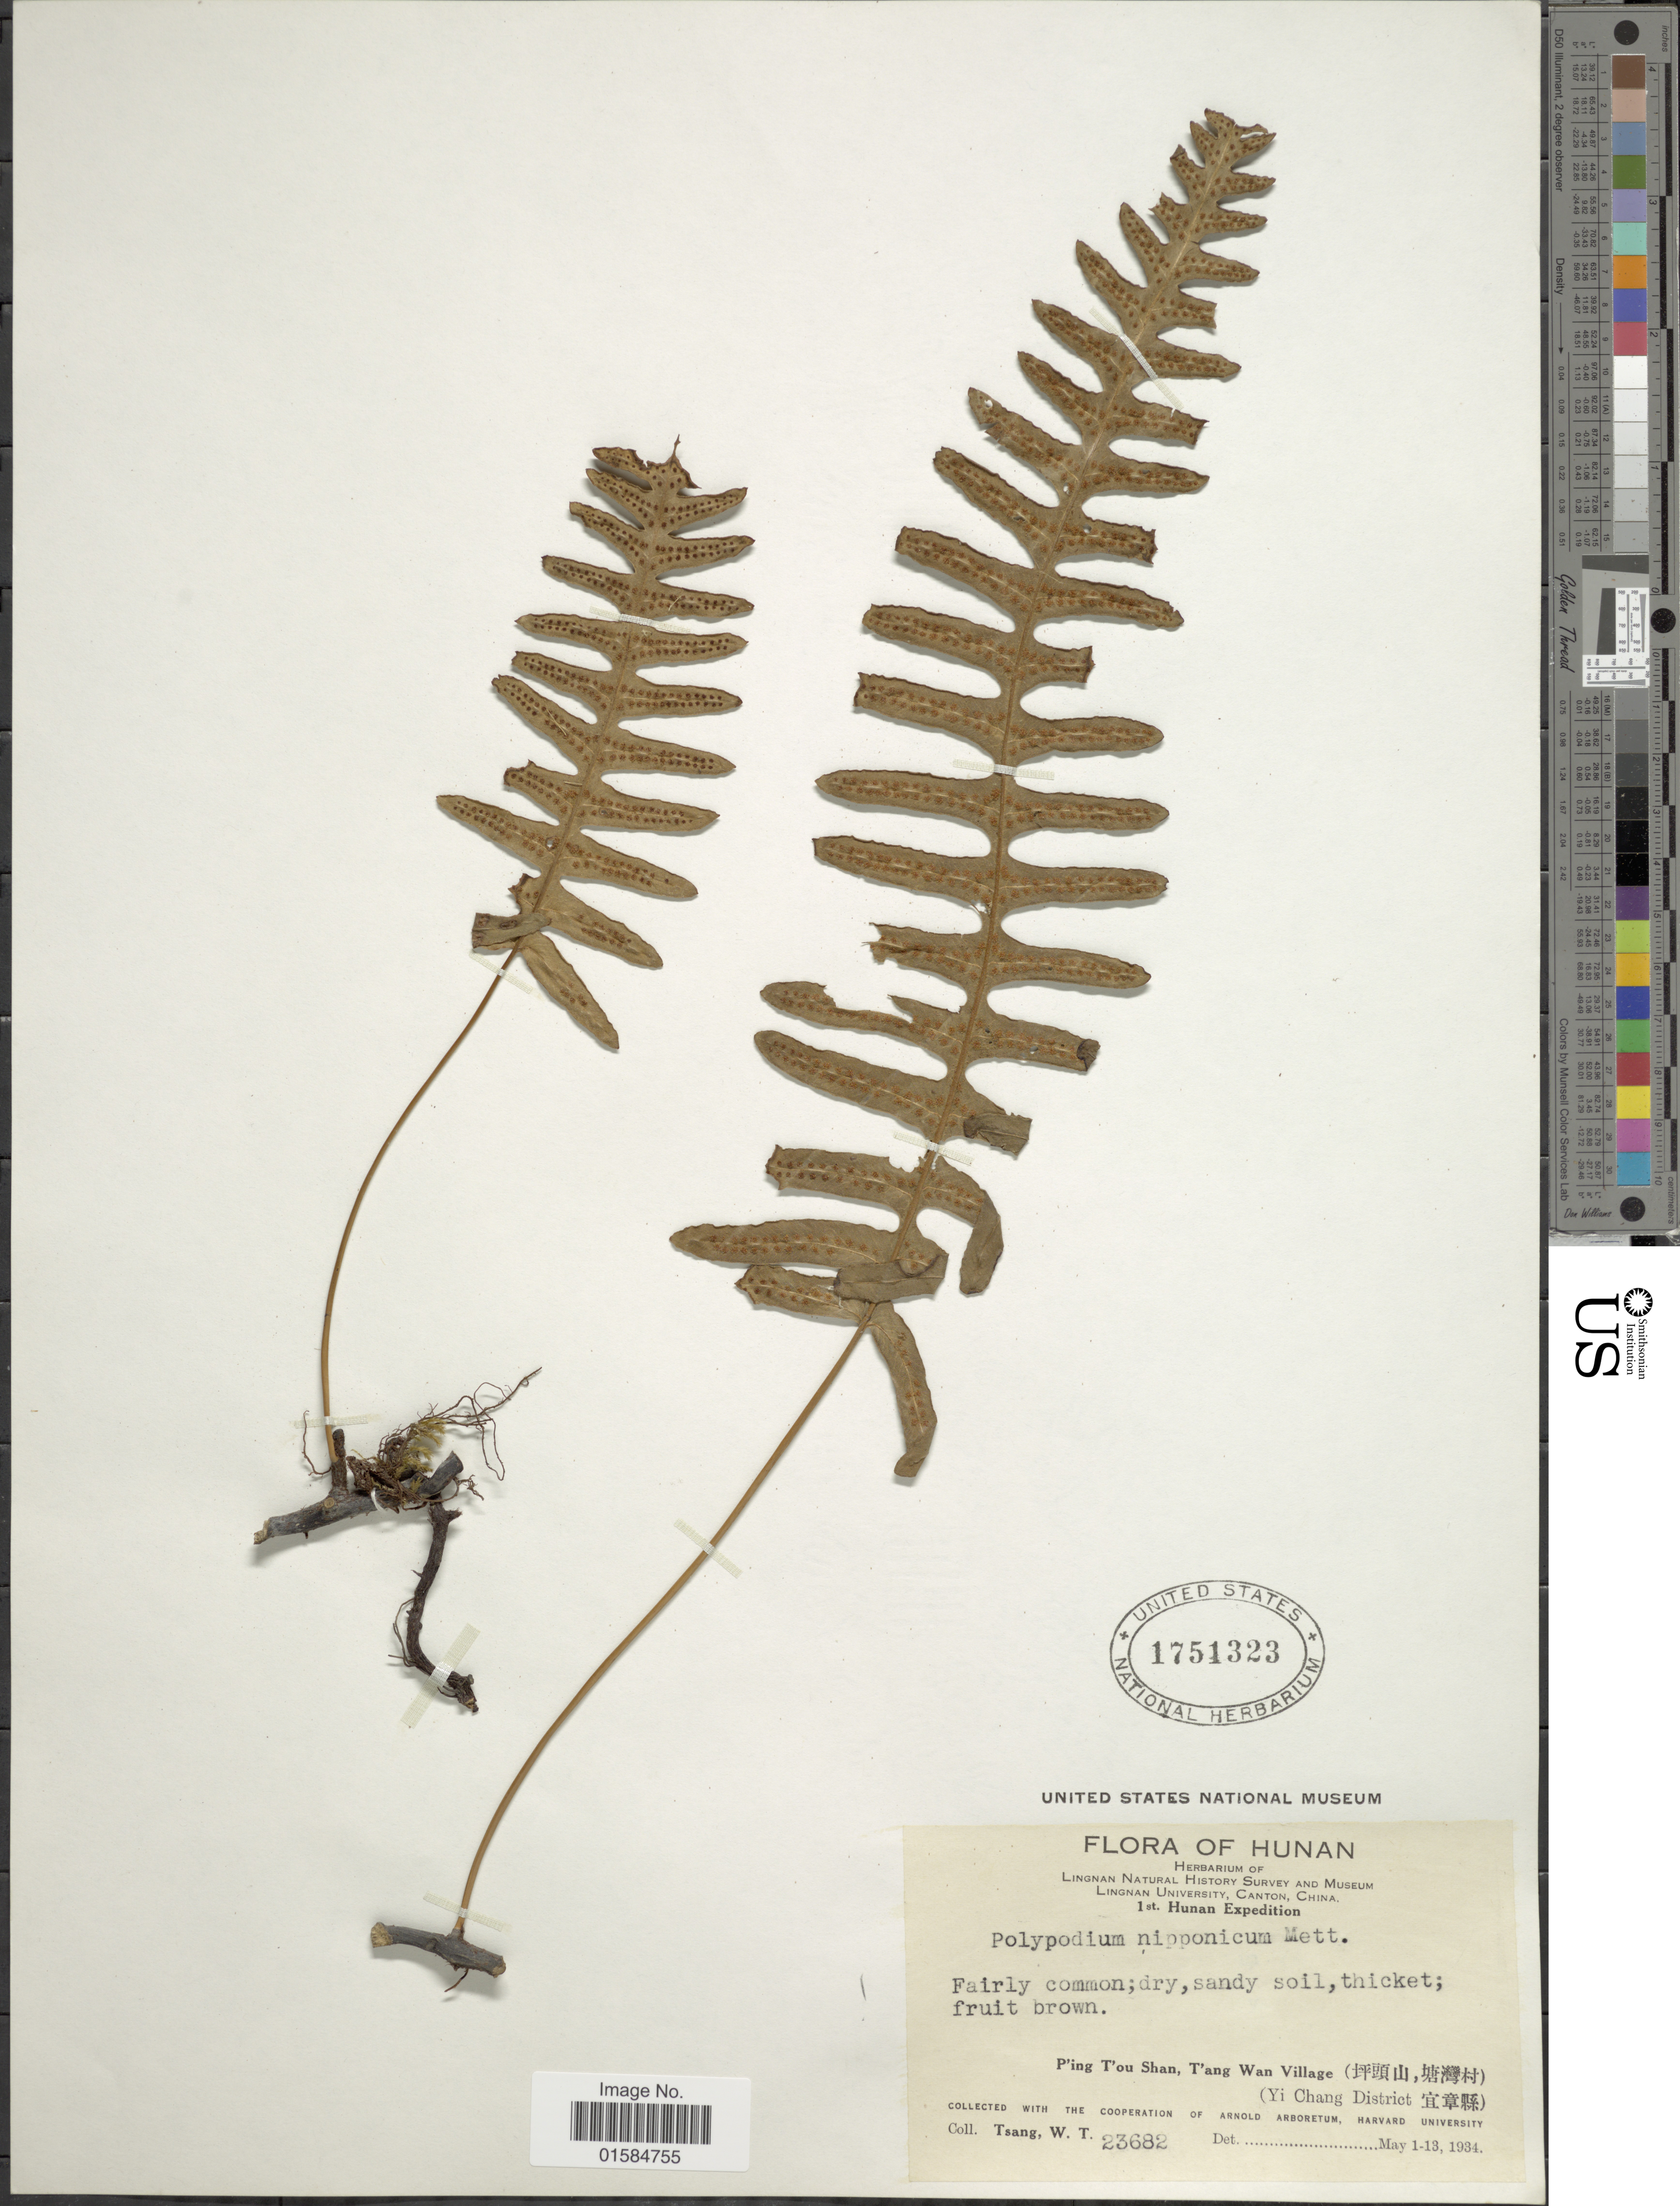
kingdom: Plantae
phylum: Tracheophyta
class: Polypodiopsida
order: Polypodiales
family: Polypodiaceae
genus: Goniophlebium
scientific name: Goniophlebium niponicum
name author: (Mett.) Bedd.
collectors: W. T. Tsang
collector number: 23682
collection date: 1934-05-01/1934-05-13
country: China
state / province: Hunan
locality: P'ing T'ou Shan, T'ang Wan Village, Yi Chang District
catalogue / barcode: US 1751323